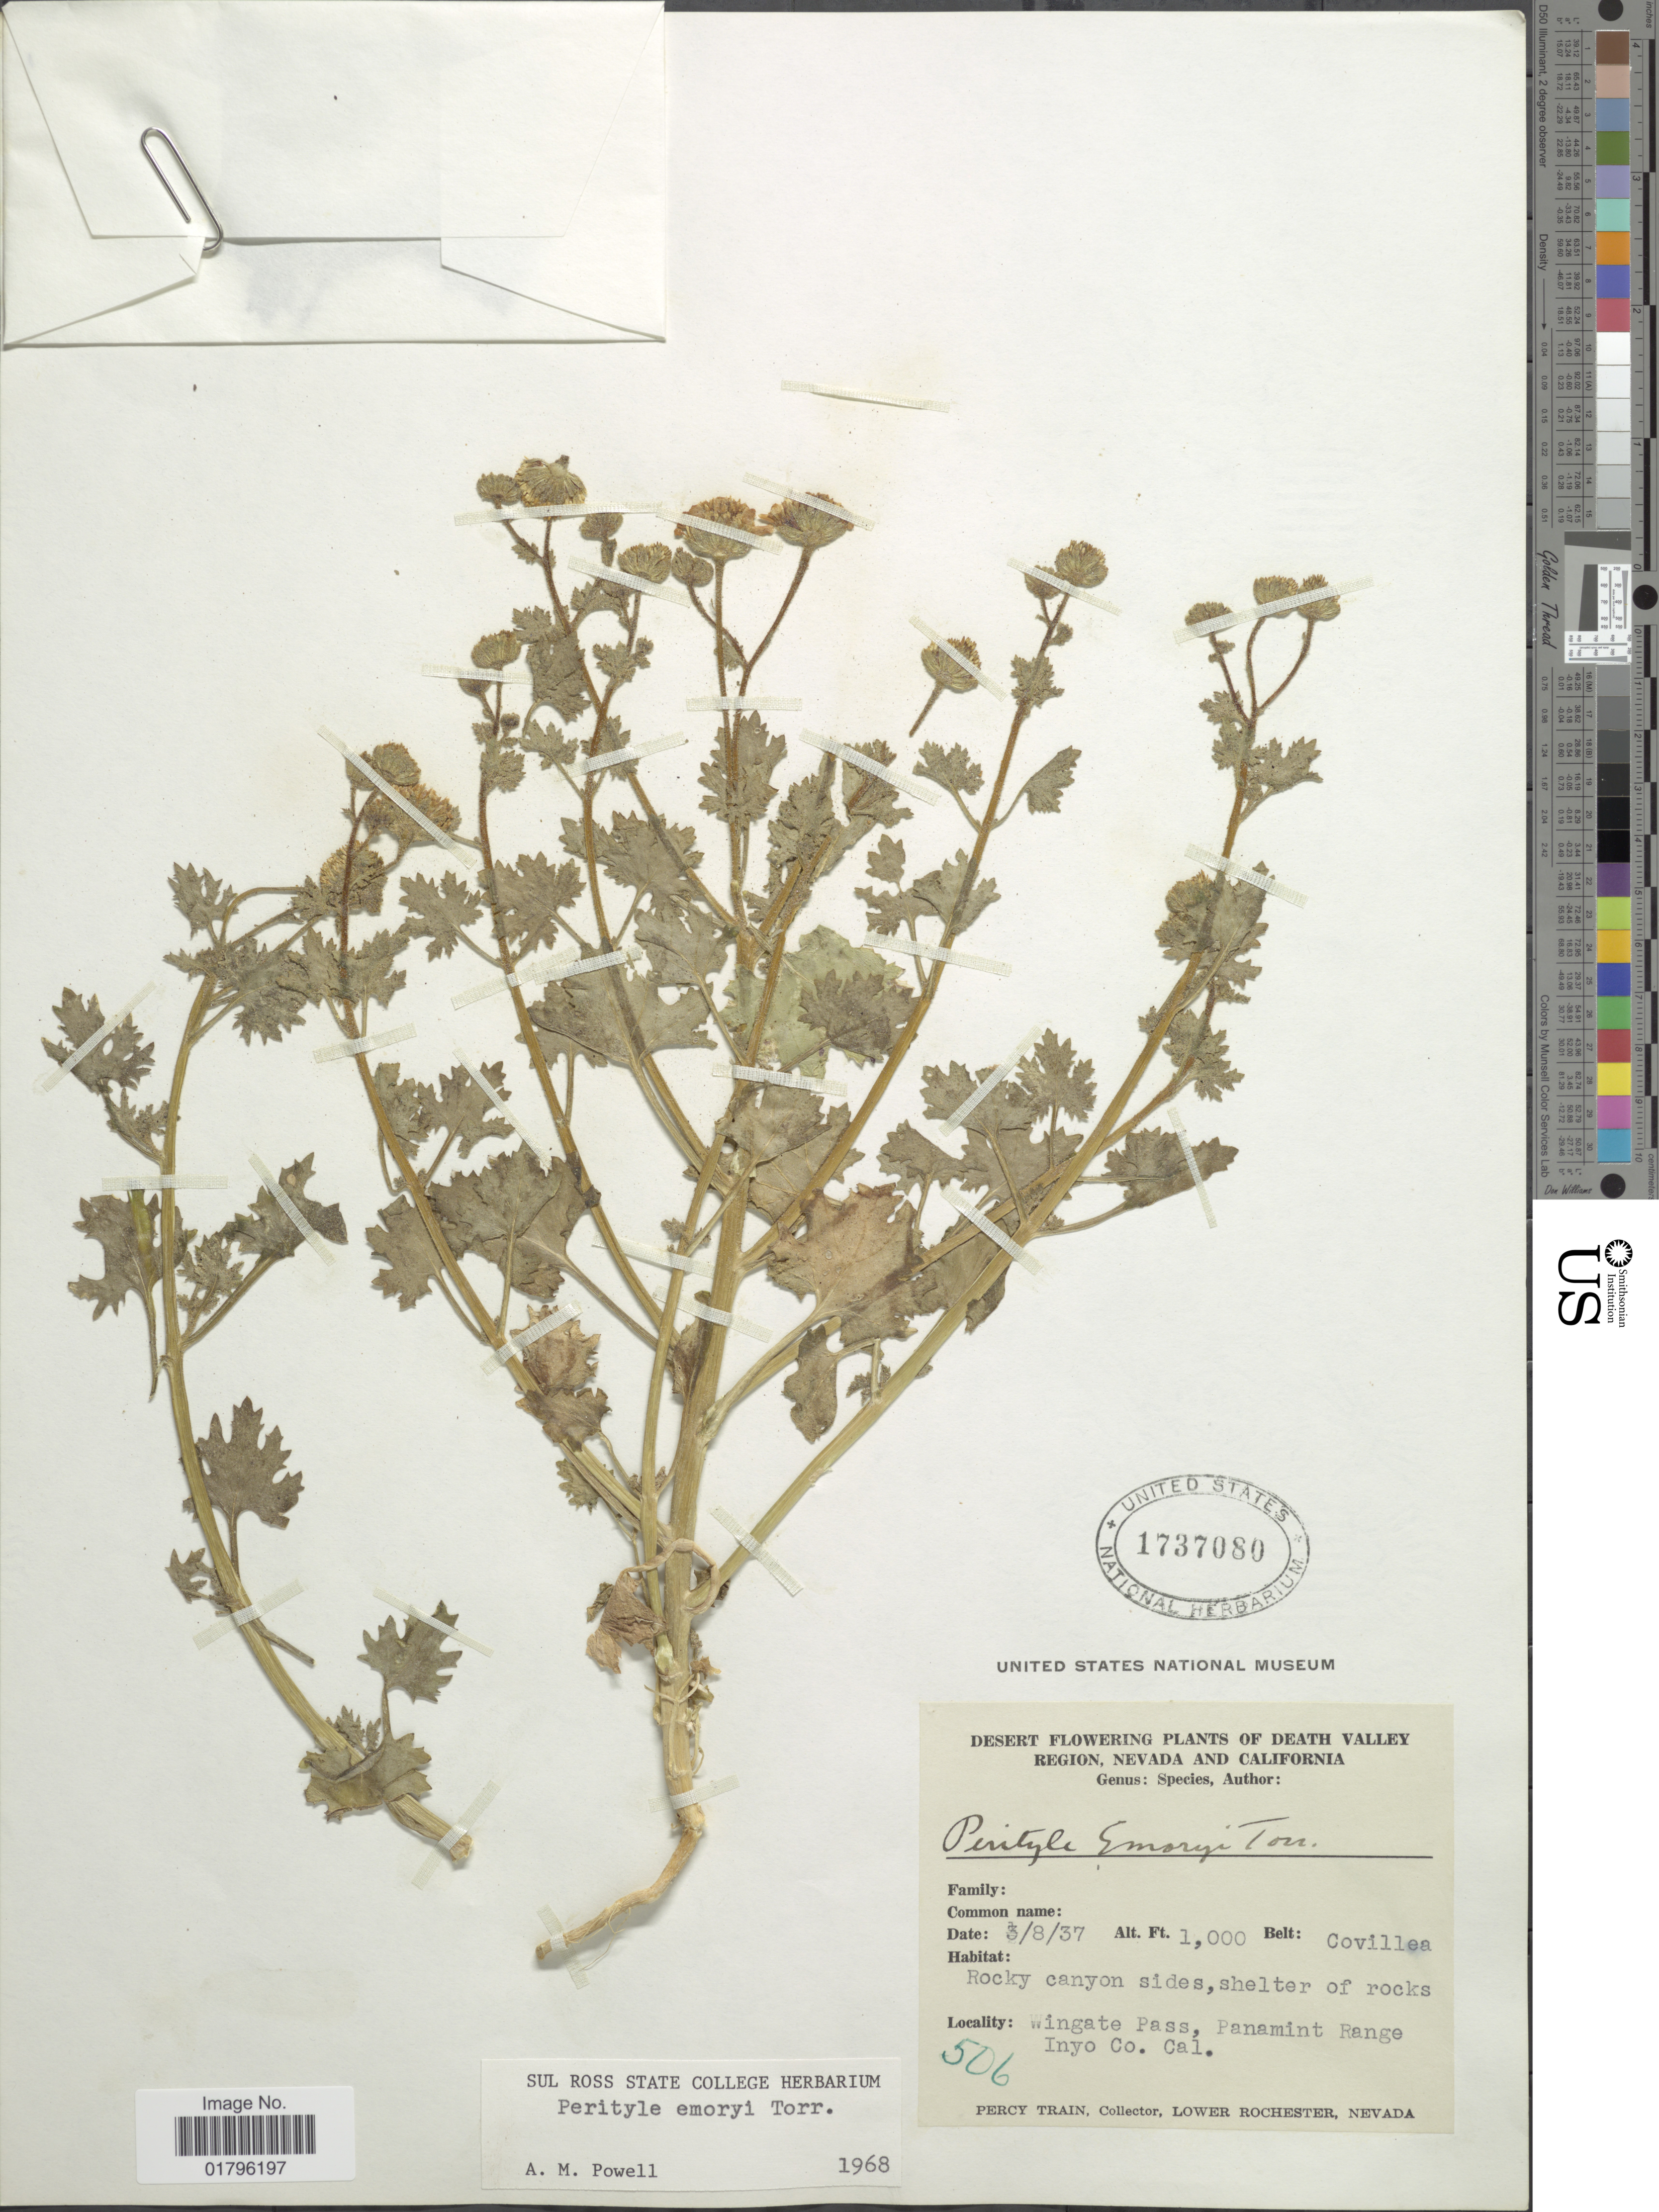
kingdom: Plantae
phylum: Tracheophyta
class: Magnoliopsida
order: Asterales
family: Asteraceae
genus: Perityle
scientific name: Perityle emoryi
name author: Torr.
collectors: P. Train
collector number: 506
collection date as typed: Transcribed d/m/y: 8/3/37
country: United States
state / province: California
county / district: Inyo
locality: Desert. Death Valley Region. Wingate Pass, Panamint Range Inyo Co.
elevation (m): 305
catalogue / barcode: US 1737080